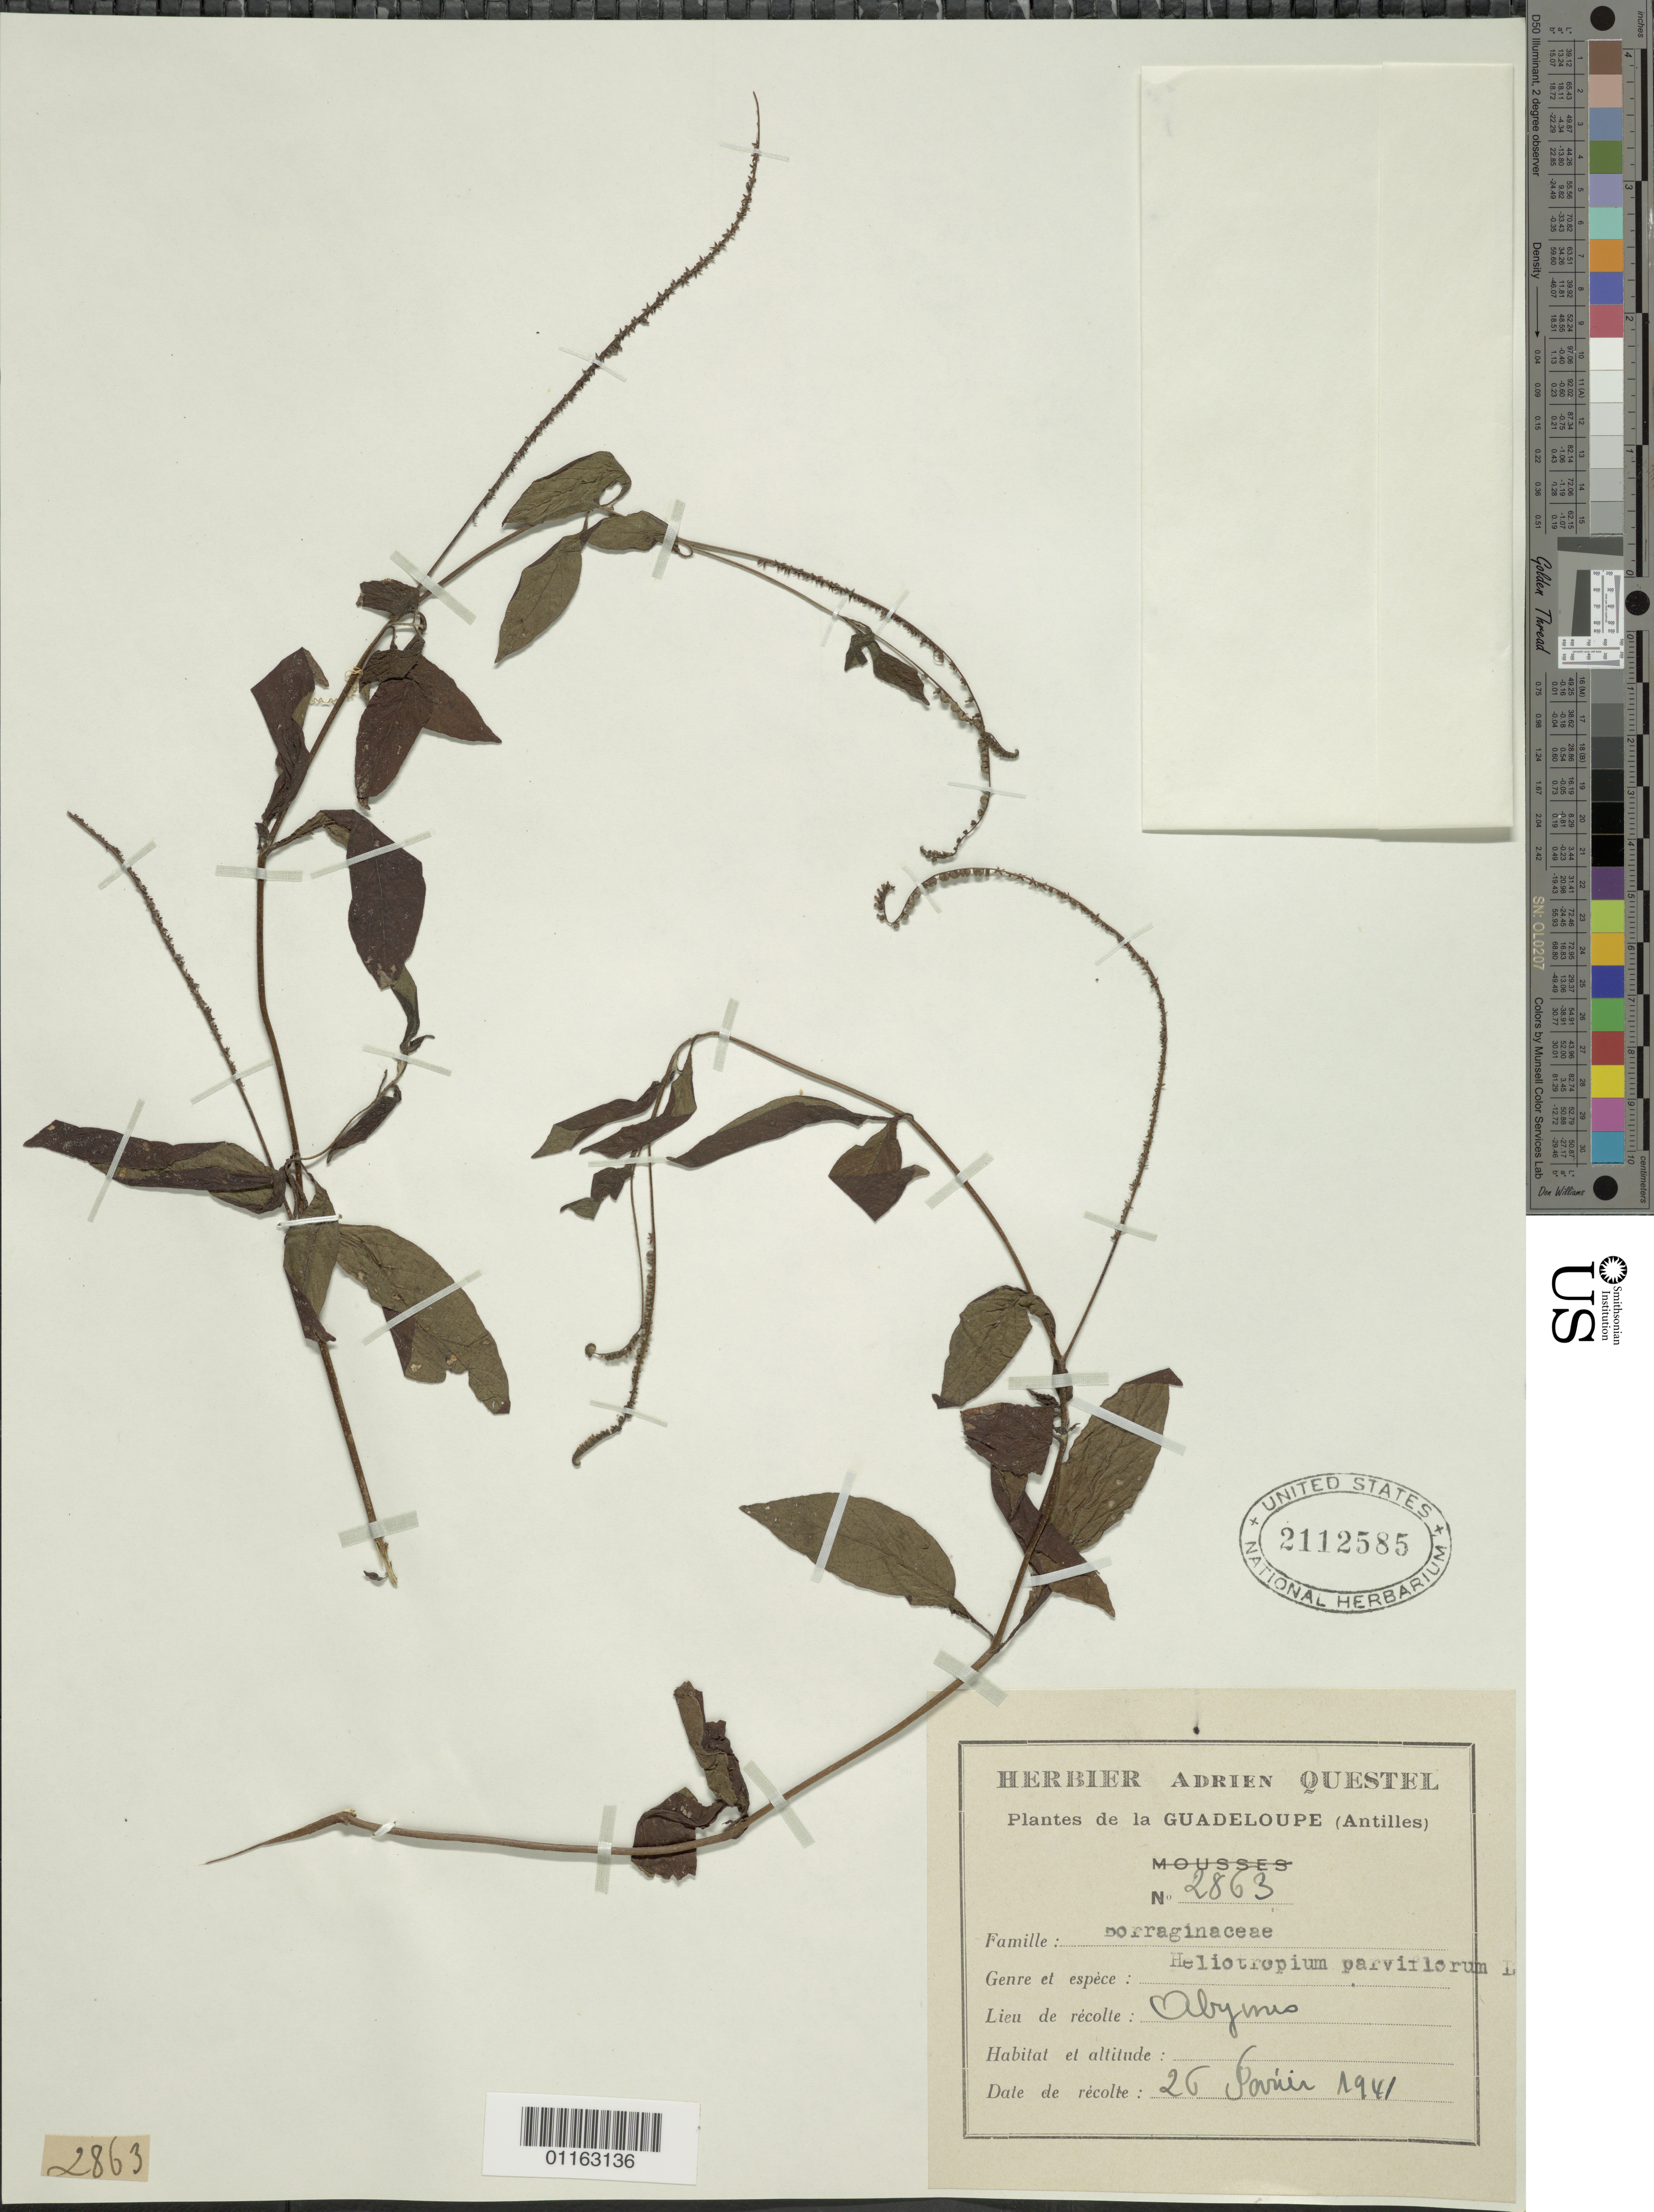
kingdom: Plantae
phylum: Tracheophyta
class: Magnoliopsida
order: Boraginales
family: Heliotropiaceae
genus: Heliotropium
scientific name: Heliotropium parviflorum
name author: L.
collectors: A. Questel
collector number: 2863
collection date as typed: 26 Jan 1941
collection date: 1941-01-26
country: Guadeloupe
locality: Obynus(?)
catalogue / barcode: US 2112585